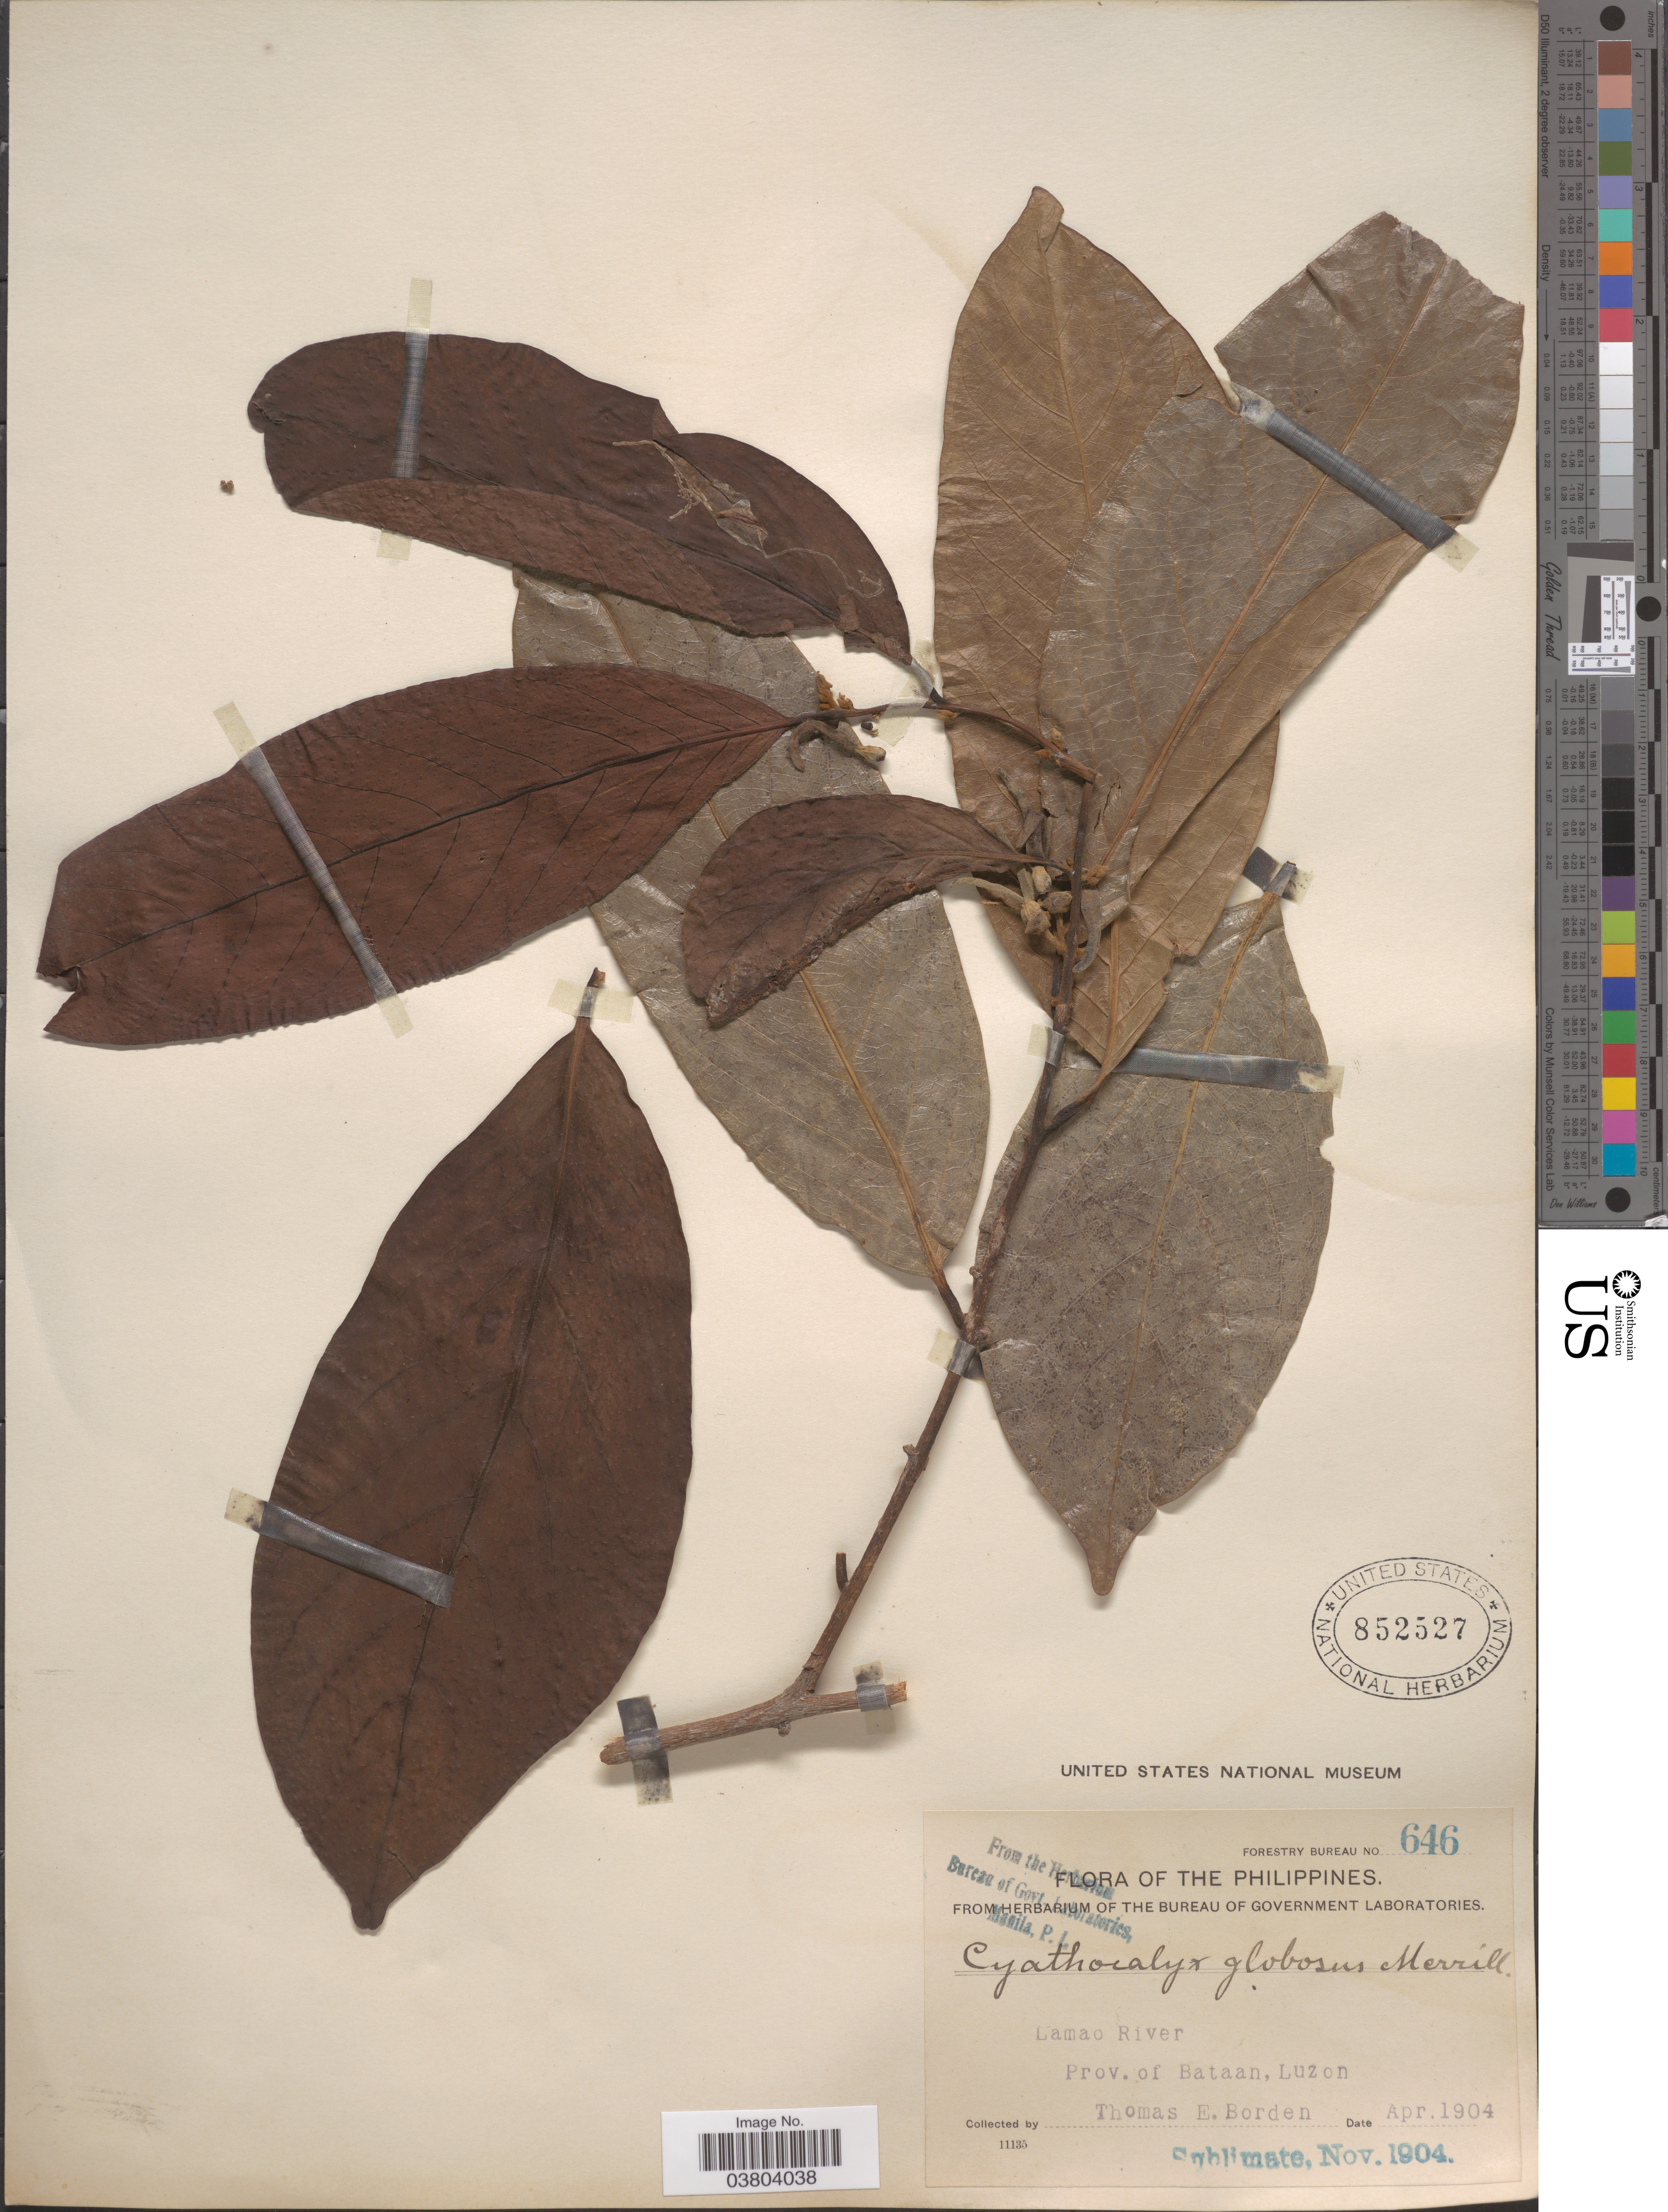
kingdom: Plantae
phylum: Tracheophyta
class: Magnoliopsida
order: Magnoliales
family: Annonaceae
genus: Cyathocalyx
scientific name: Cyathocalyx globosus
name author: Merr.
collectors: T. E. Borden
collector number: Forestry Bureau 646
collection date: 1904-04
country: Philippines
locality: Lamao River, Prov. of Bataan, Luzon.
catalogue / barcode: US 852527